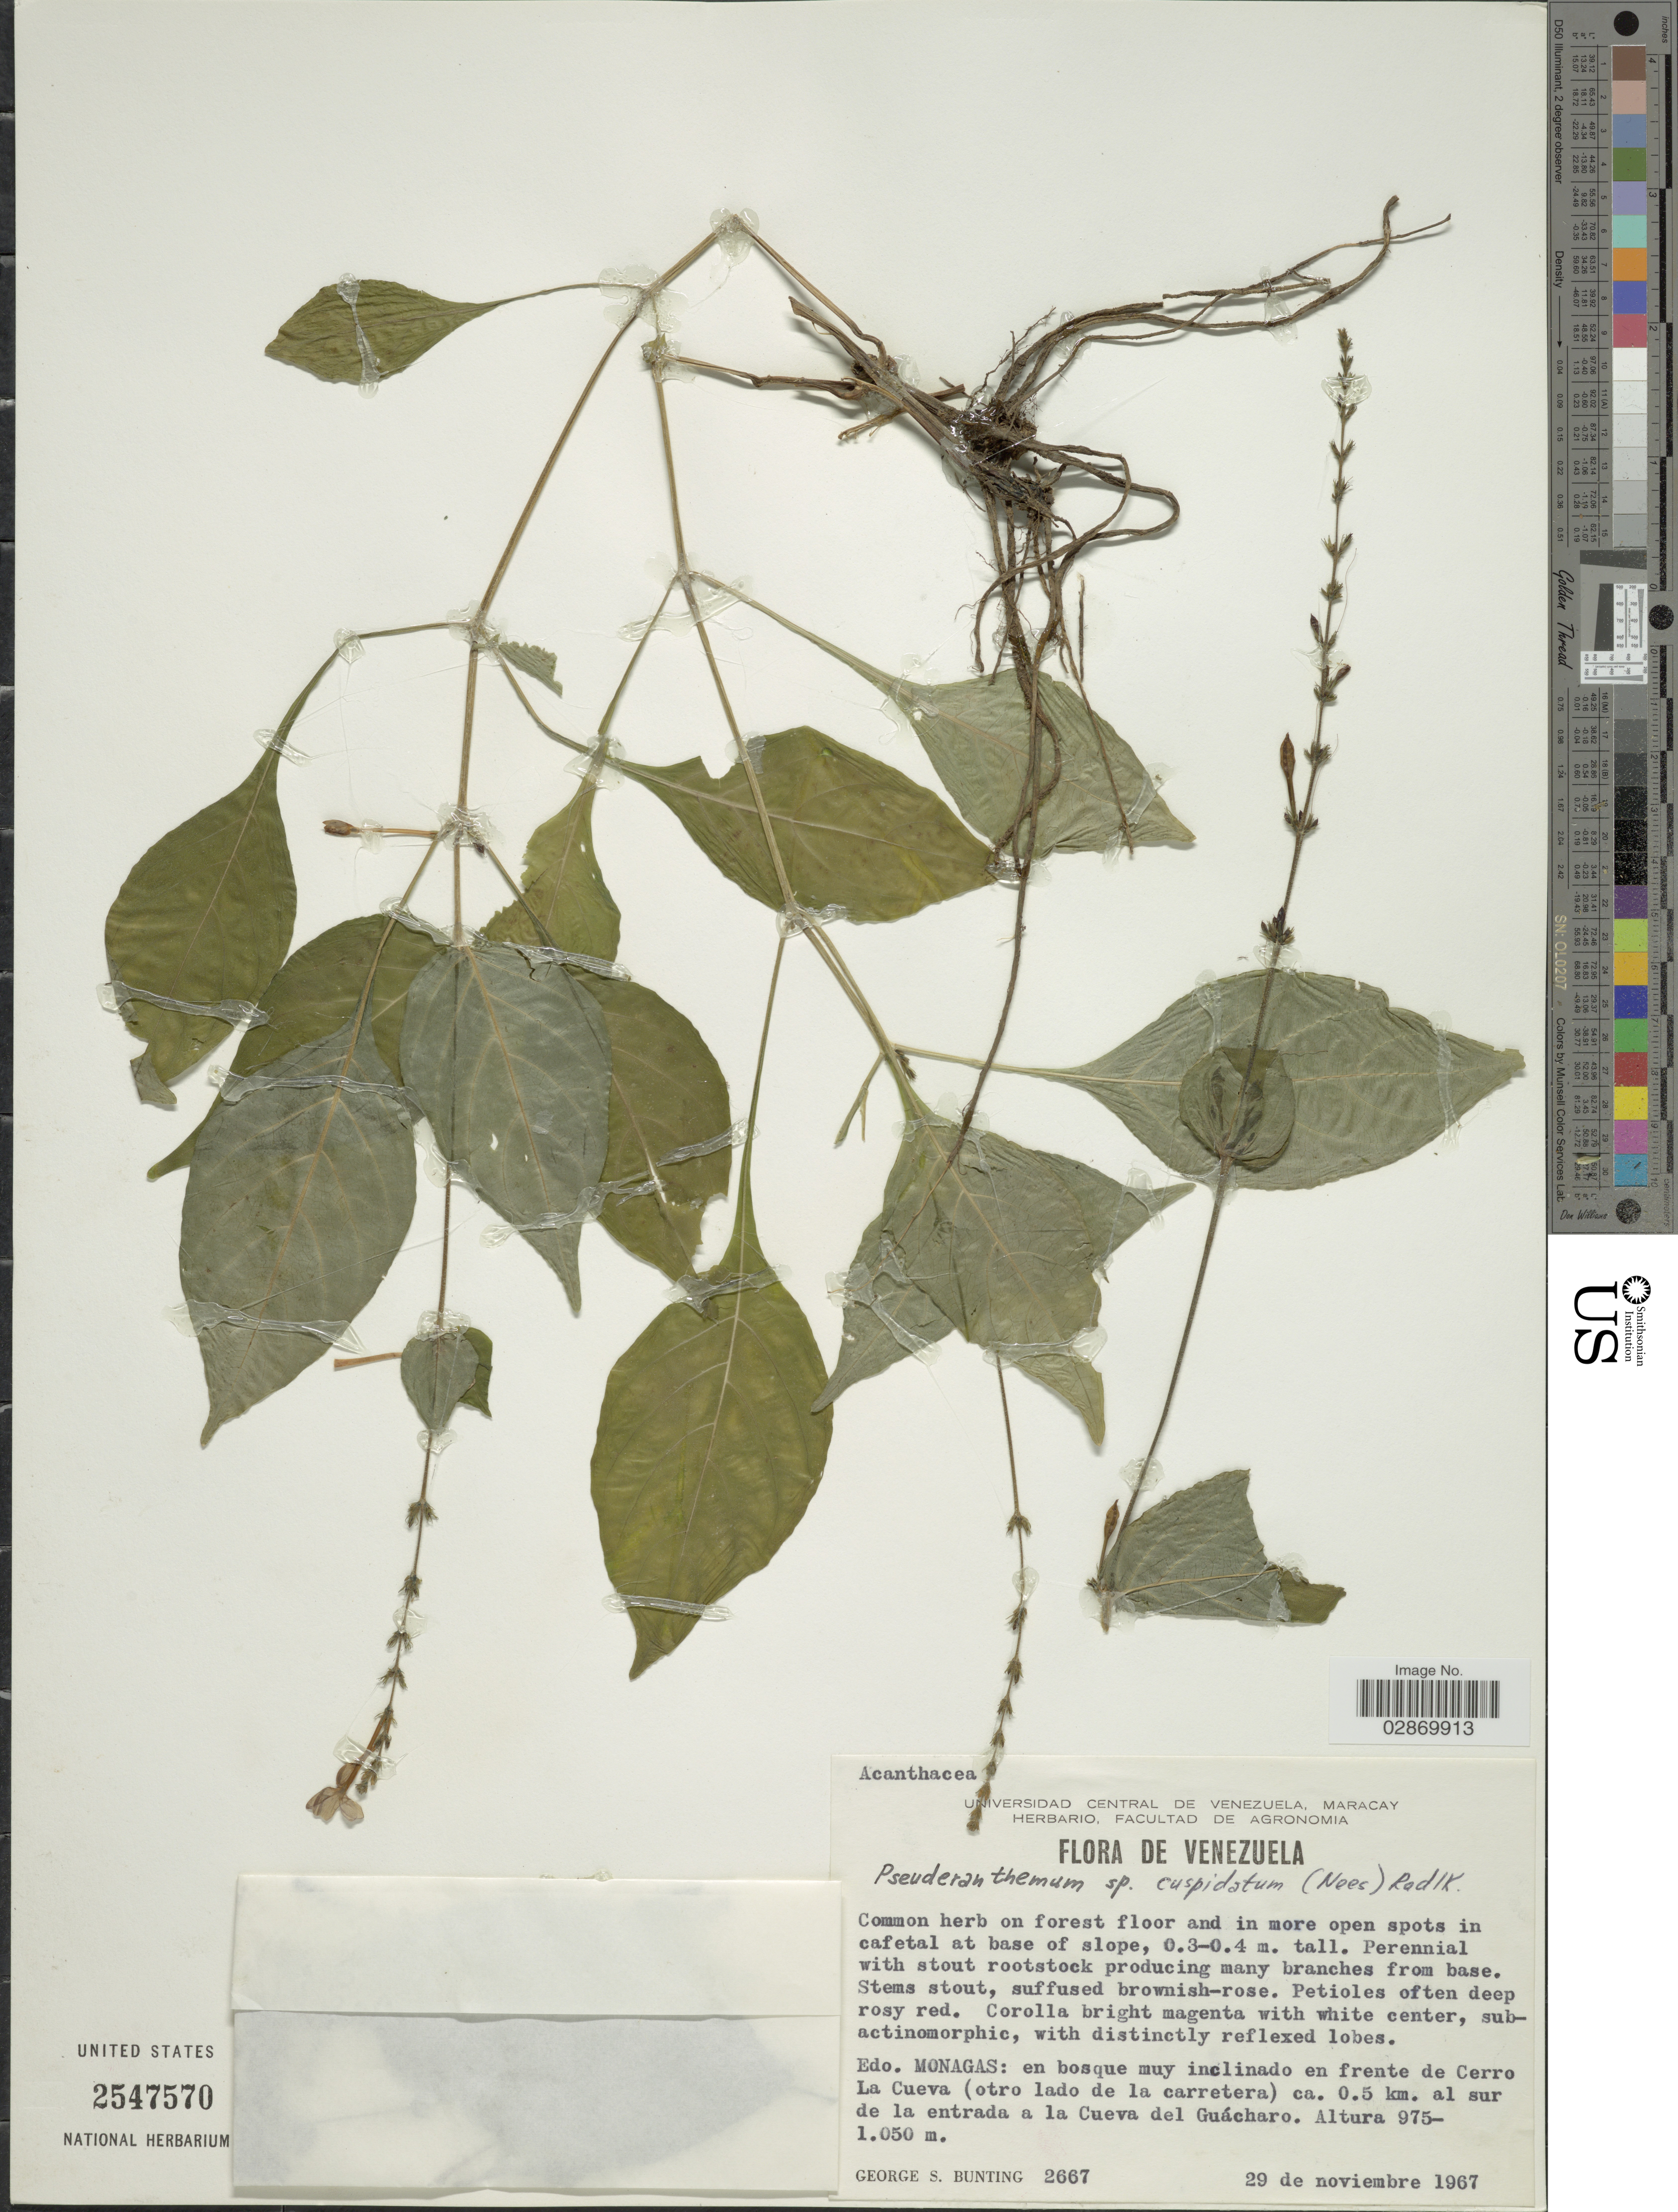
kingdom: Plantae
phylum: Tracheophyta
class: Magnoliopsida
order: Lamiales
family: Acanthaceae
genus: Pseuderanthemum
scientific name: Pseuderanthemum cuspidatum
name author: (Nees) Radlk. ex Lindau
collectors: G. S. Bunting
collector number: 2667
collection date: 1967-11-29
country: Venezuela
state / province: Monagas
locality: En bosque muy inclinado en frente de Cerro La Cueva (otro lado de la carretera) ca. 0.5 km. al sur de la entrada a la Cueva del Guácharo.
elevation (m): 975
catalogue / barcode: US 2547570